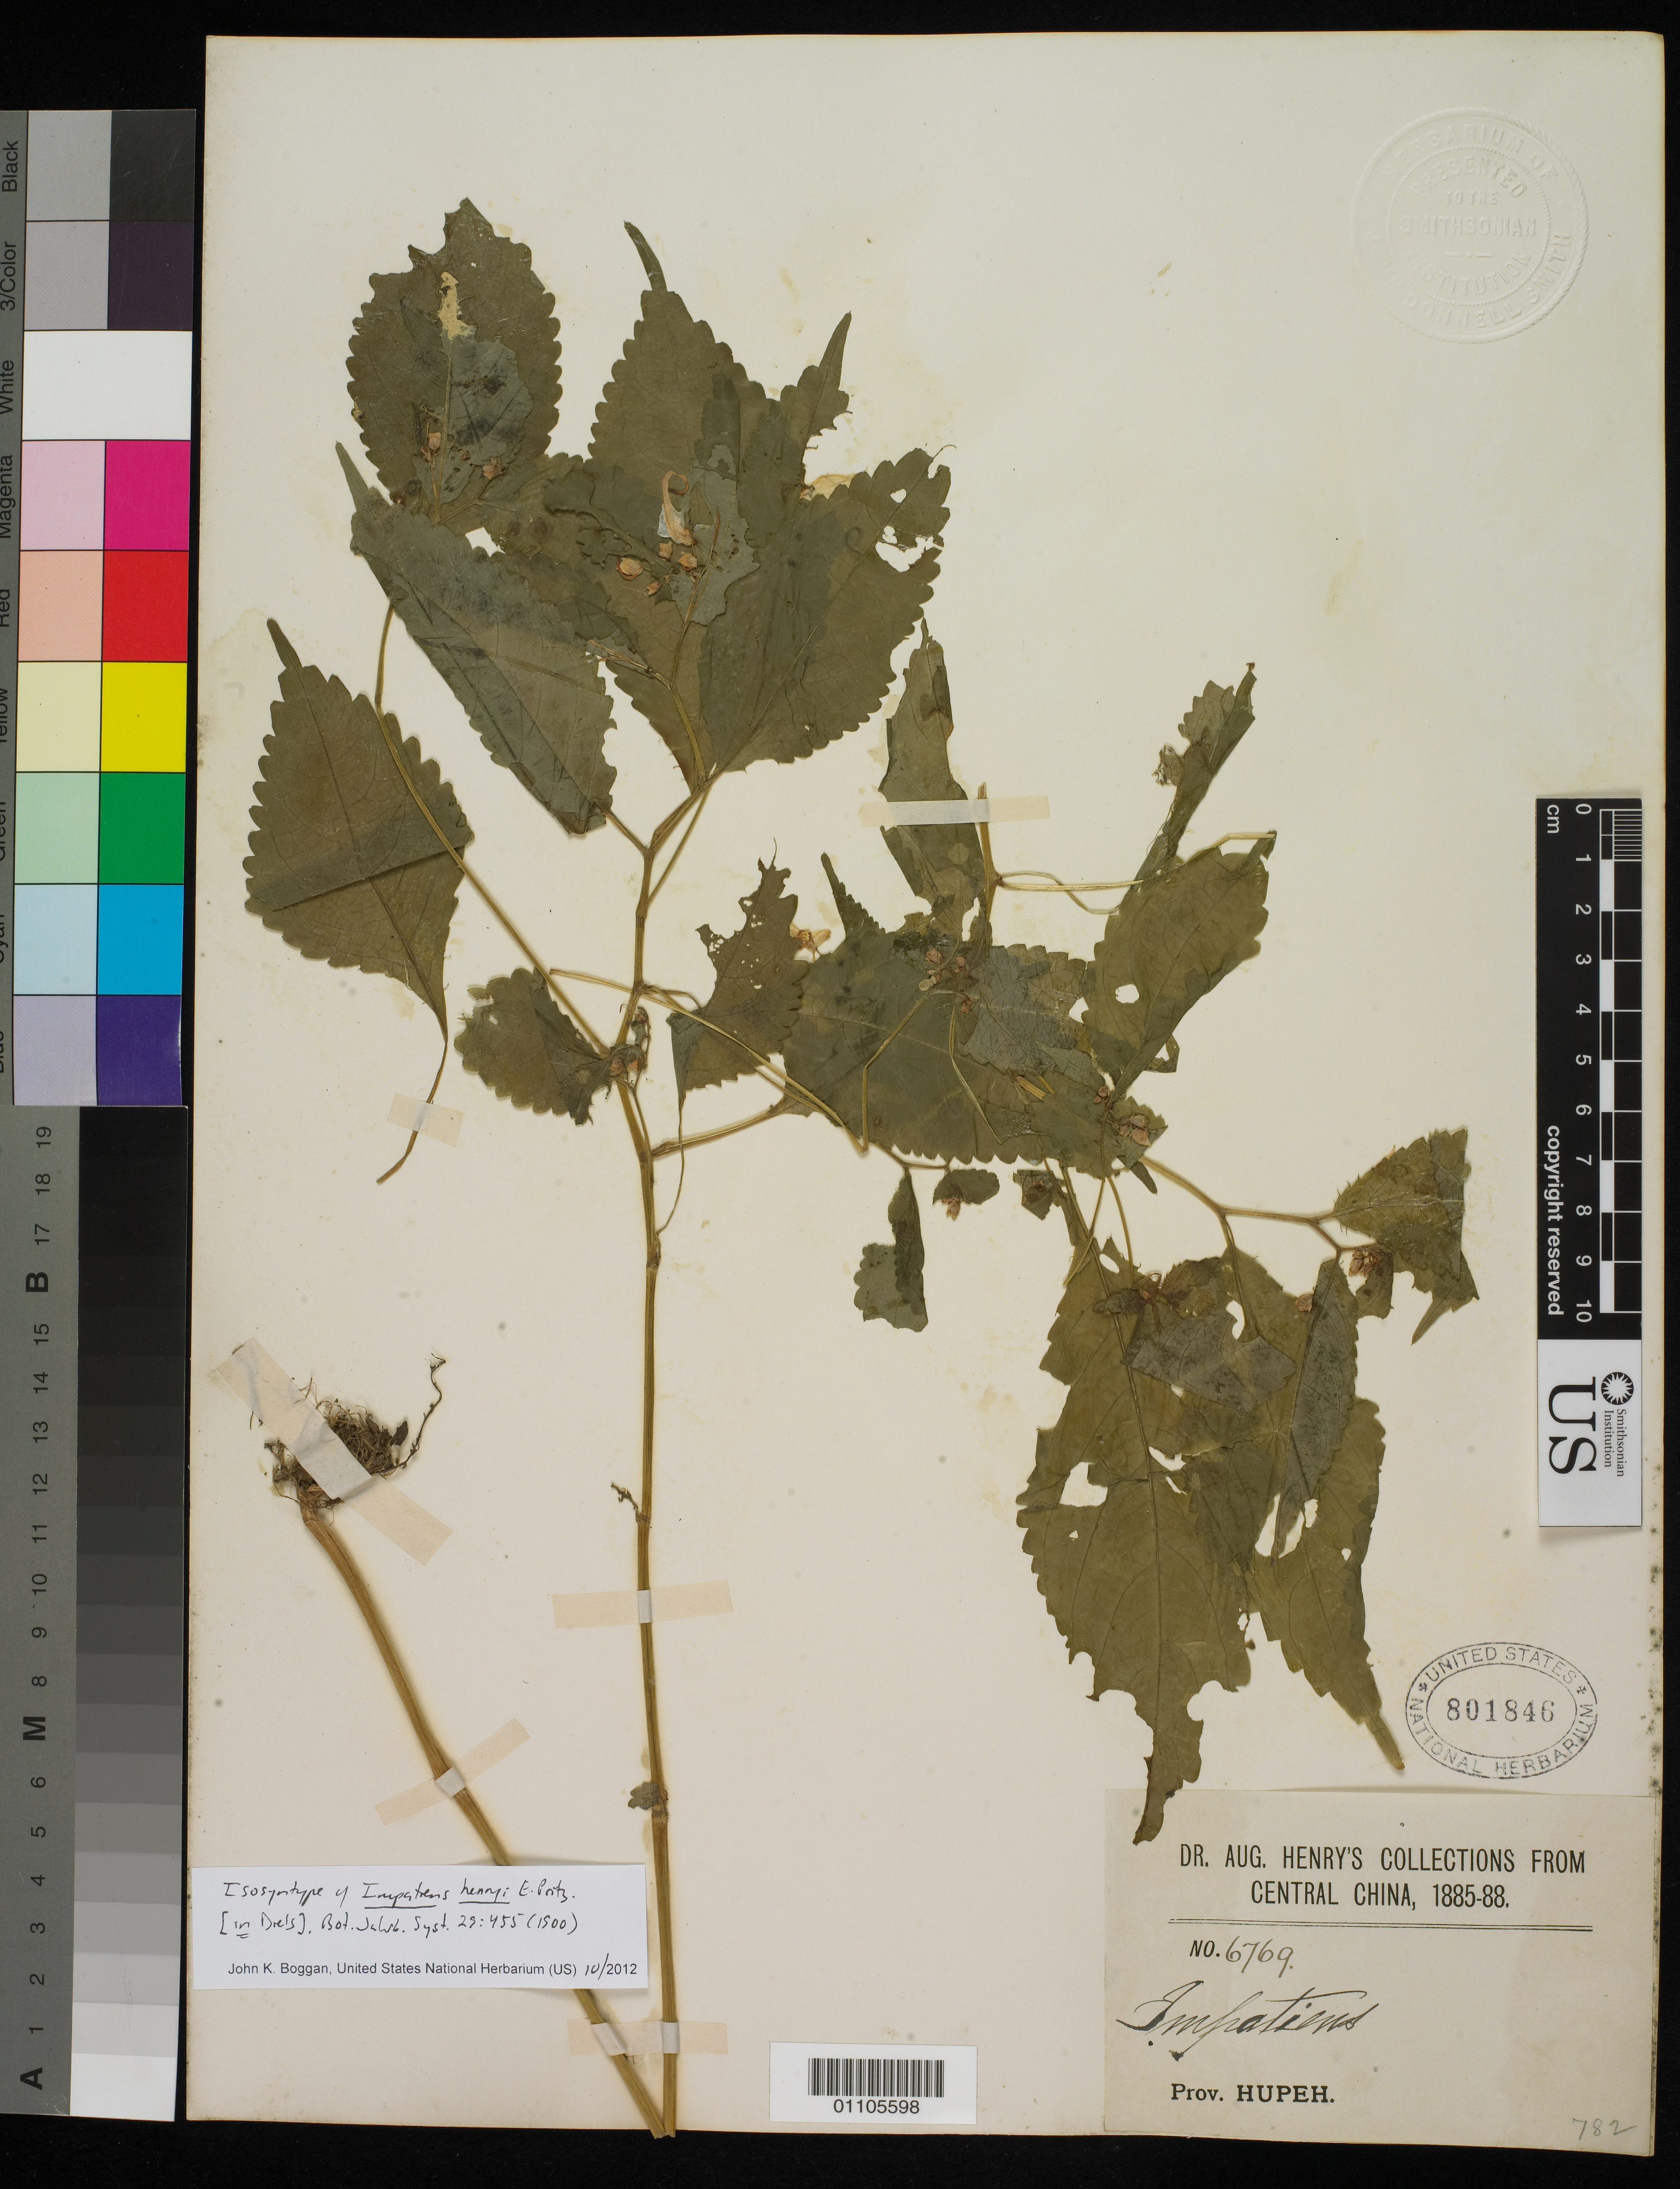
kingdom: Plantae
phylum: Tracheophyta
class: Magnoliopsida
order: Ericales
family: Balsaminaceae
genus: Impatiens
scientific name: Impatiens henryi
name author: E. Pritz. in Diels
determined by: Boggan, J. K., (US), NMNH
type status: Isosyntype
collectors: A. Henry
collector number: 6769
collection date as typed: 1885 to -- --- 1888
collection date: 1885/1888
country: China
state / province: Hubei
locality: Central China, Prov. Hupeh.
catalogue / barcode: US 801846